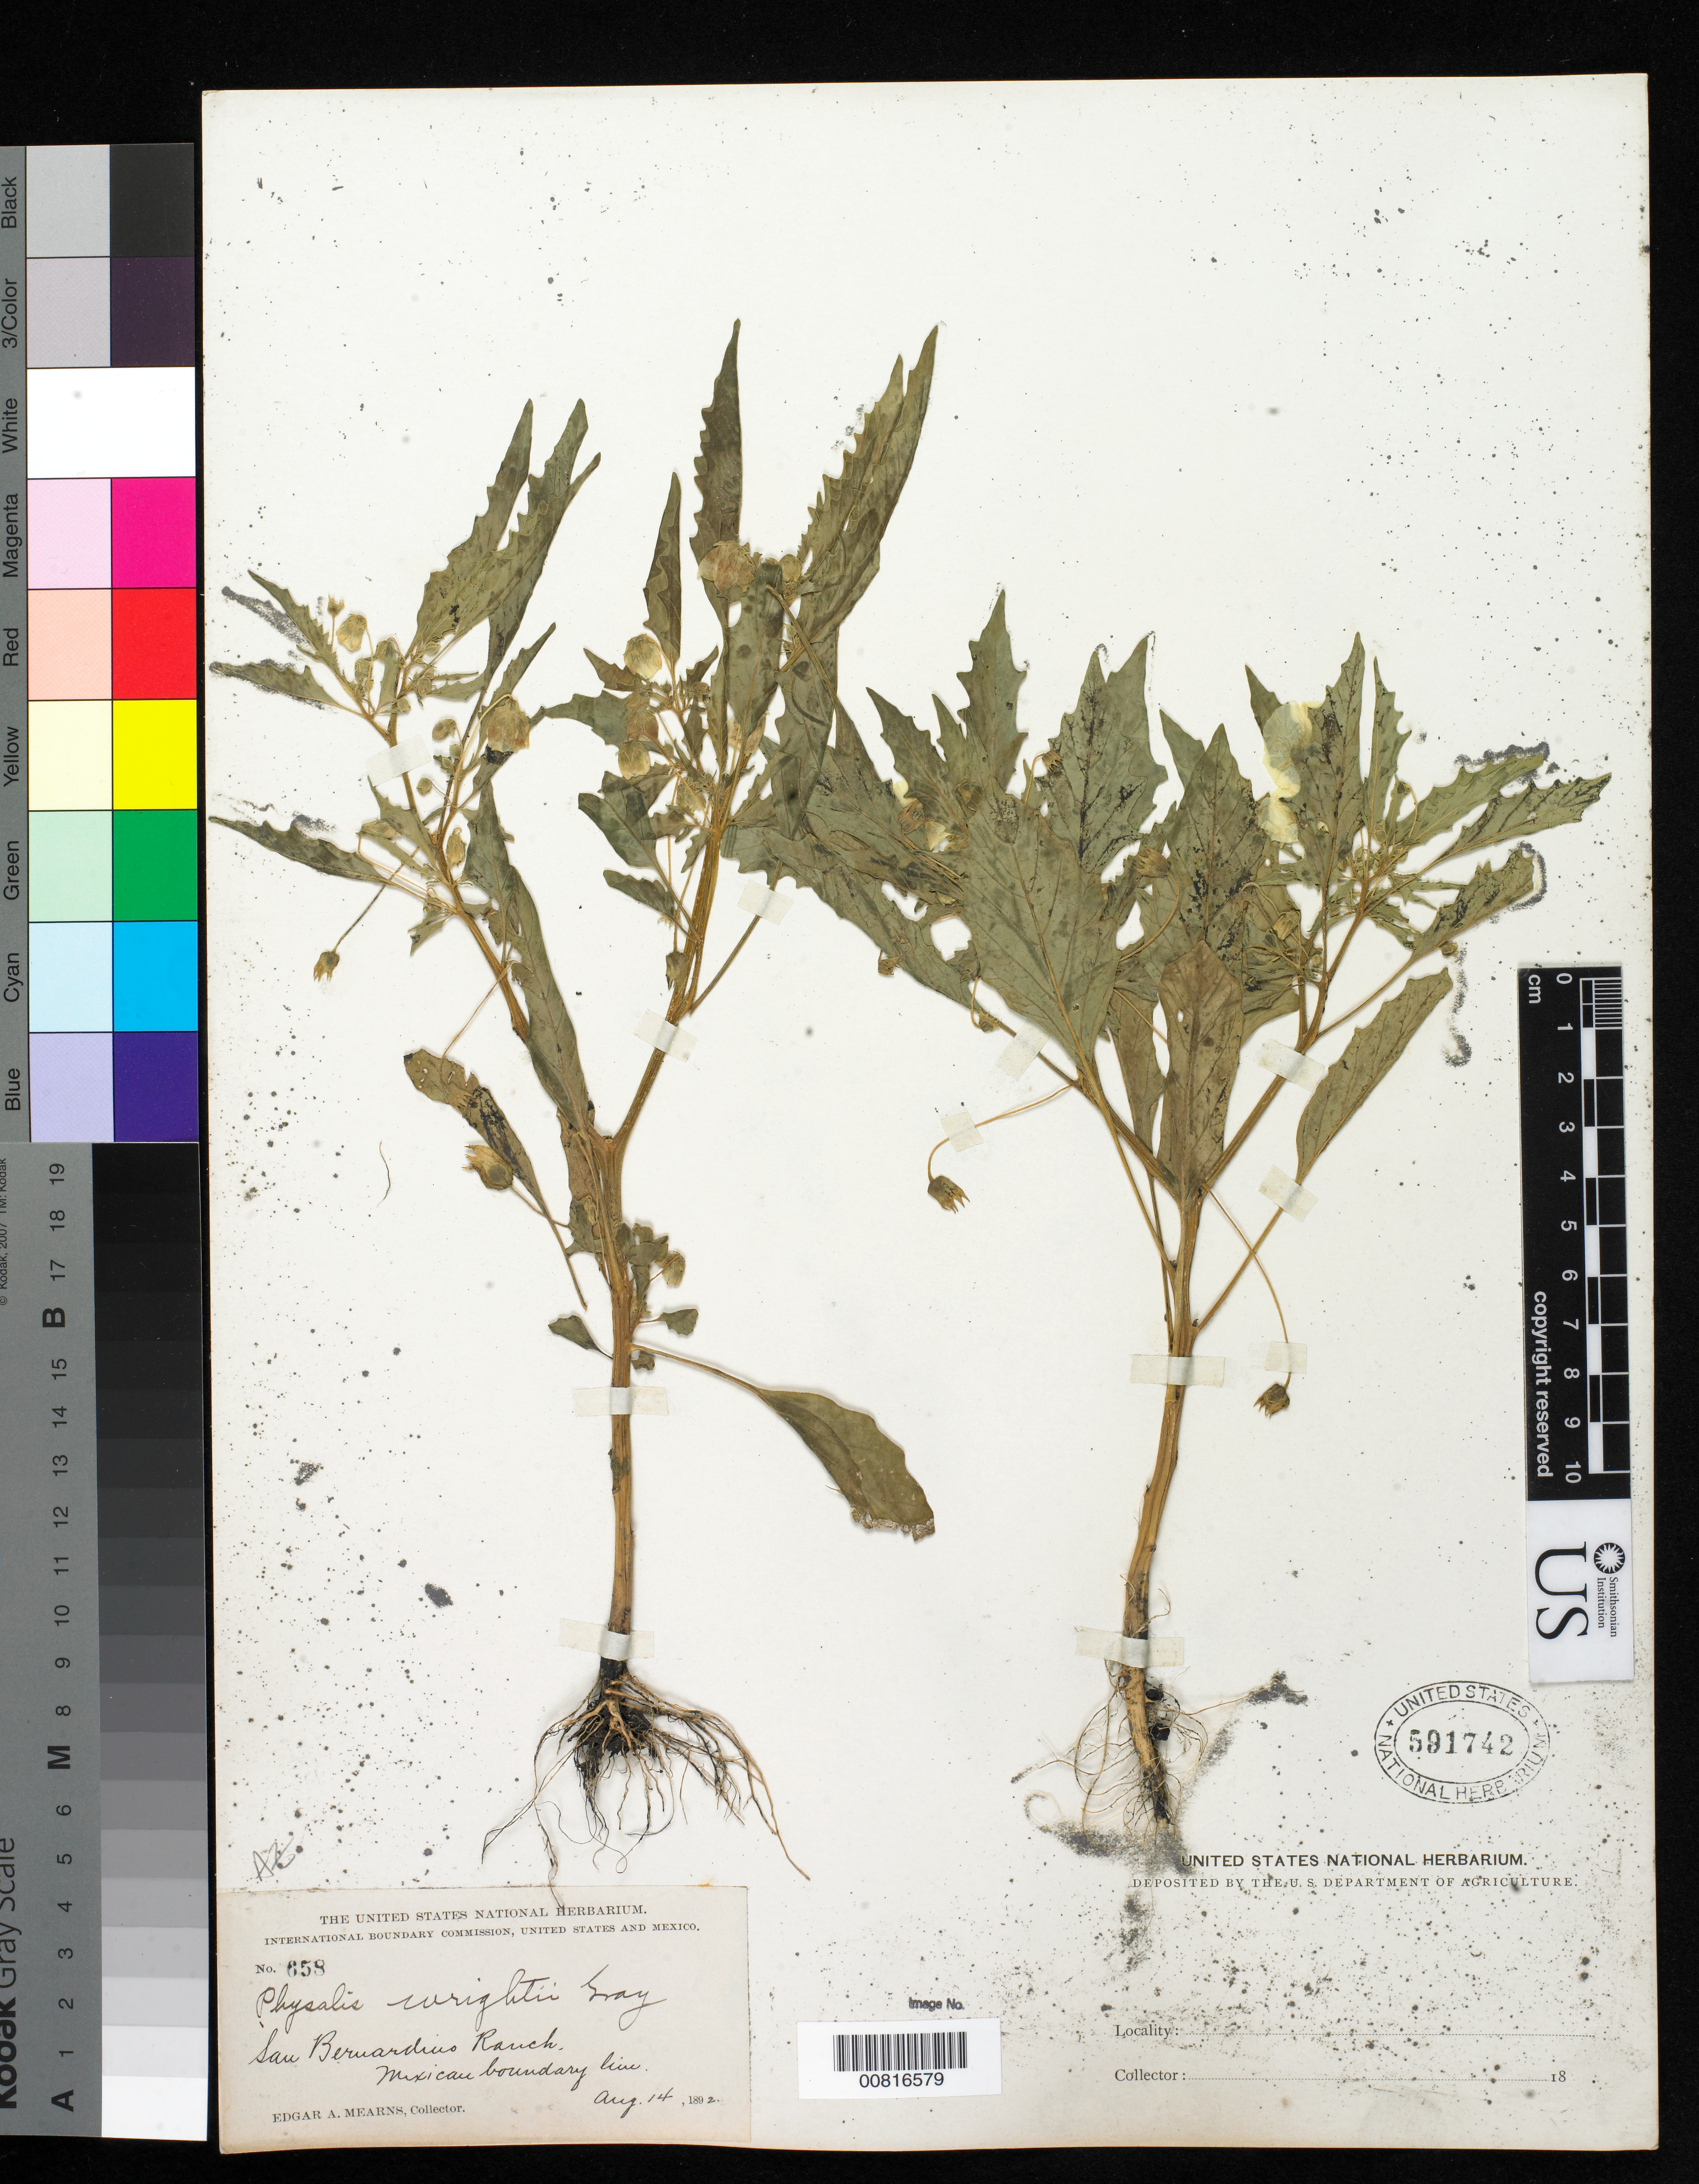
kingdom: Plantae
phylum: Tracheophyta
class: Magnoliopsida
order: Solanales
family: Solanaceae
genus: Physalis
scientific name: Physalis acutifolia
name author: (Miers) Sandwith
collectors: E. A. Mearns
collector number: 658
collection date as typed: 14 Aug 1892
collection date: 1892-08-14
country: United States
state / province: Arizona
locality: San Bernardino Ranch. Mexican Boundary Line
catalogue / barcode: US 591742